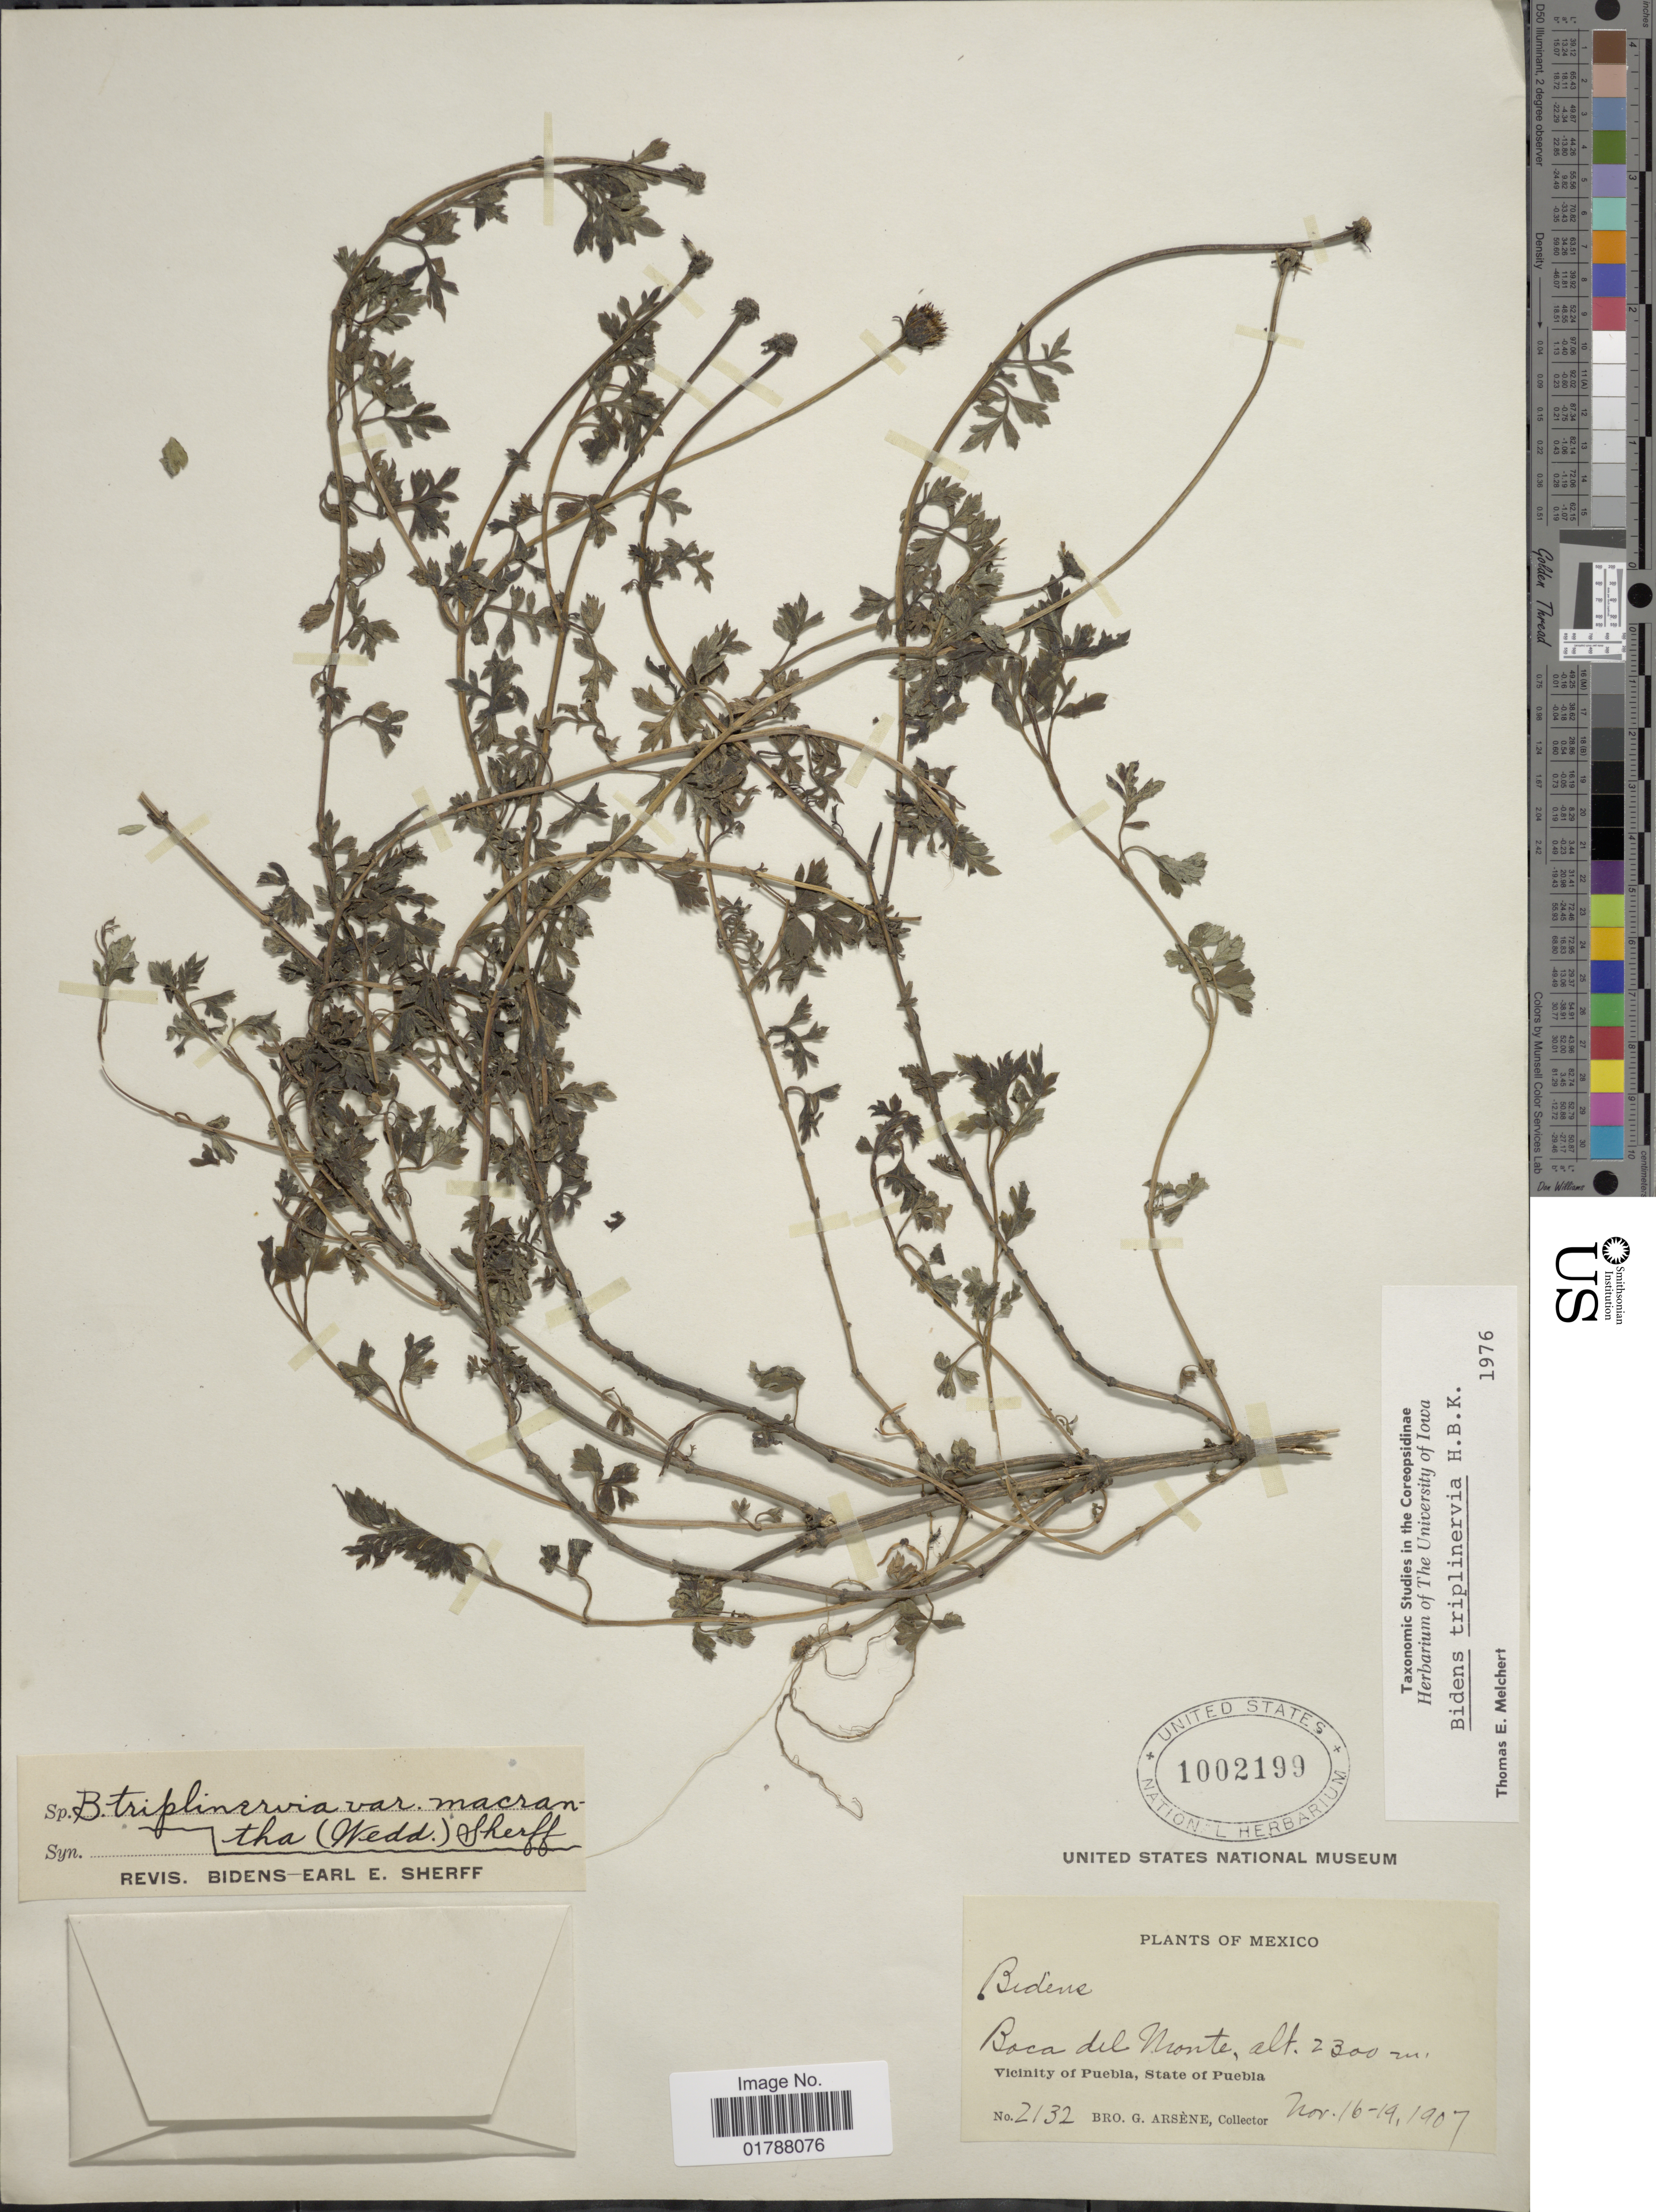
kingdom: Plantae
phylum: Tracheophyta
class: Magnoliopsida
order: Asterales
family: Asteraceae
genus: Bidens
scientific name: Bidens triplinervia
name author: Kunth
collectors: Bro. G. Arsène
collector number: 2132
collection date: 1907-11-16/1907-11-19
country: Mexico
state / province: Puebla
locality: Boca del Monte, Vicinity of Puebla, State of Puebla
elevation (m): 2300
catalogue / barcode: US 1002199